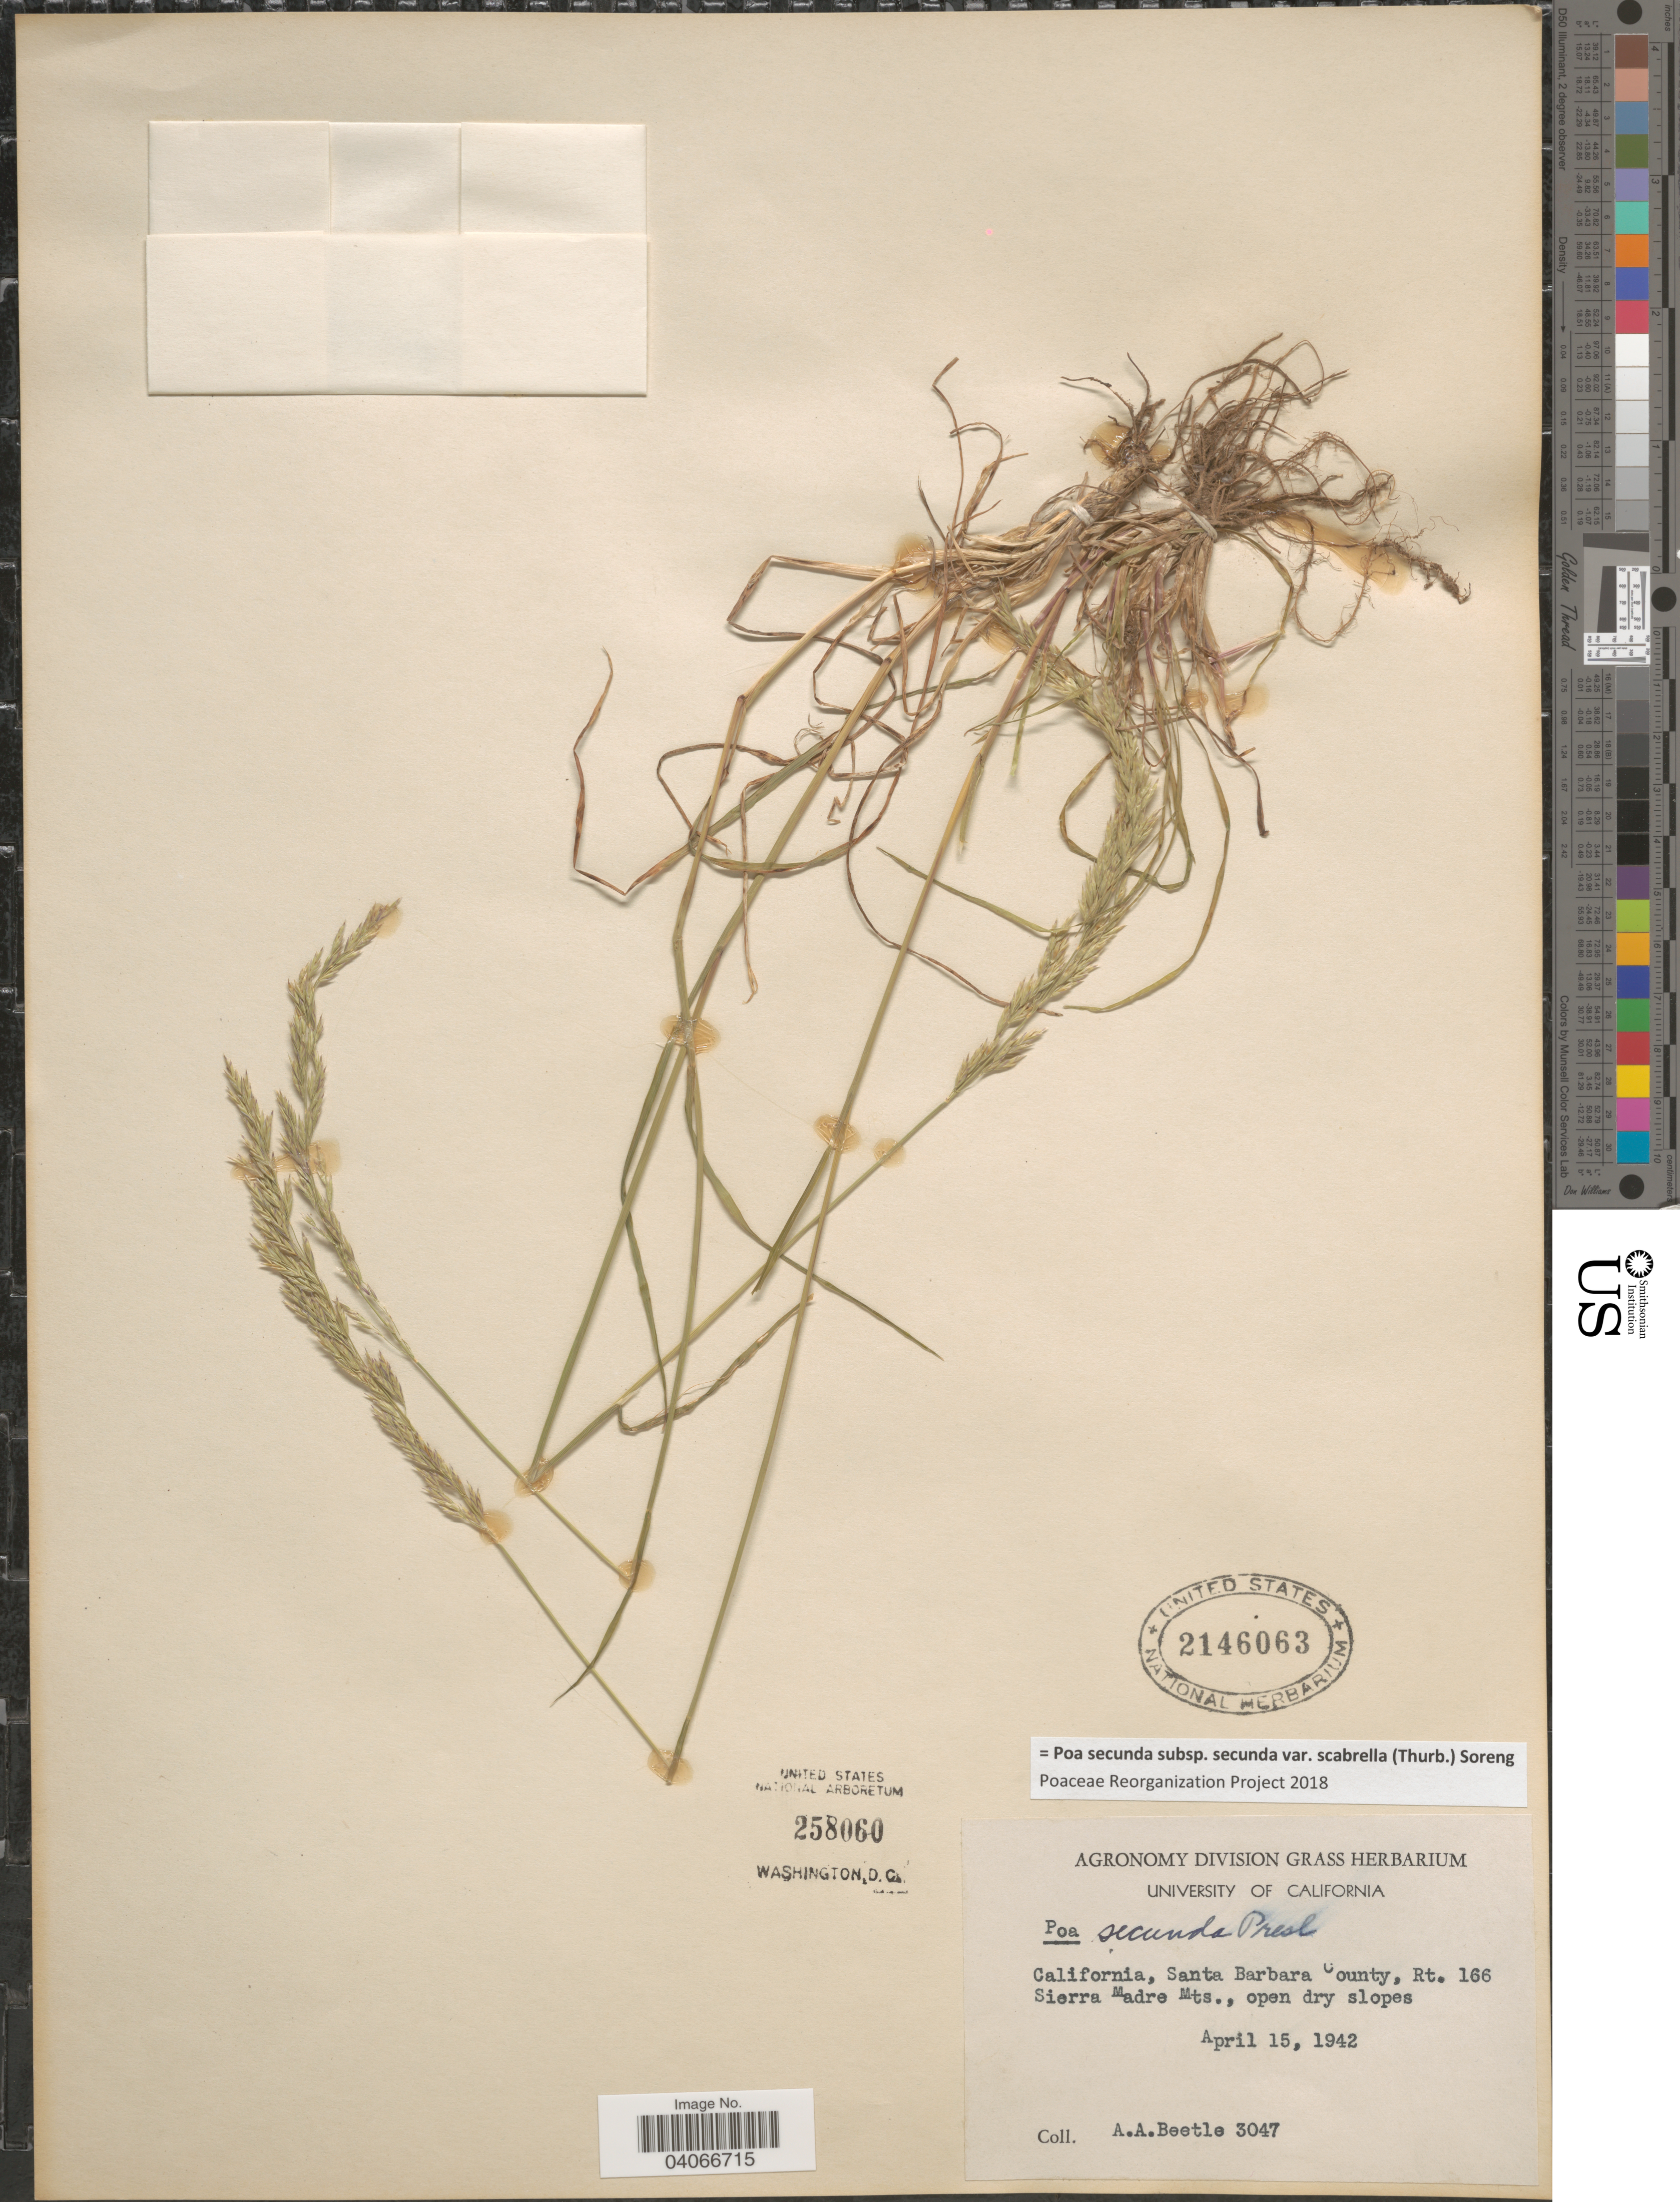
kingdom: Plantae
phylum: Tracheophyta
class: Liliopsida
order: Poales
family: Poaceae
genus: Poa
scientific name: Poa secunda subsp. secunda var. scabrella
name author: (Thurb.) Soreng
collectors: A. A. Beetle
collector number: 3047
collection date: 1942-04-15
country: United States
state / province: California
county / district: Santa Barbara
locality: Santa Barbara County, Rt. 166 Sierra Madre Mts., open dry slopes.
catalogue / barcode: US 2146063